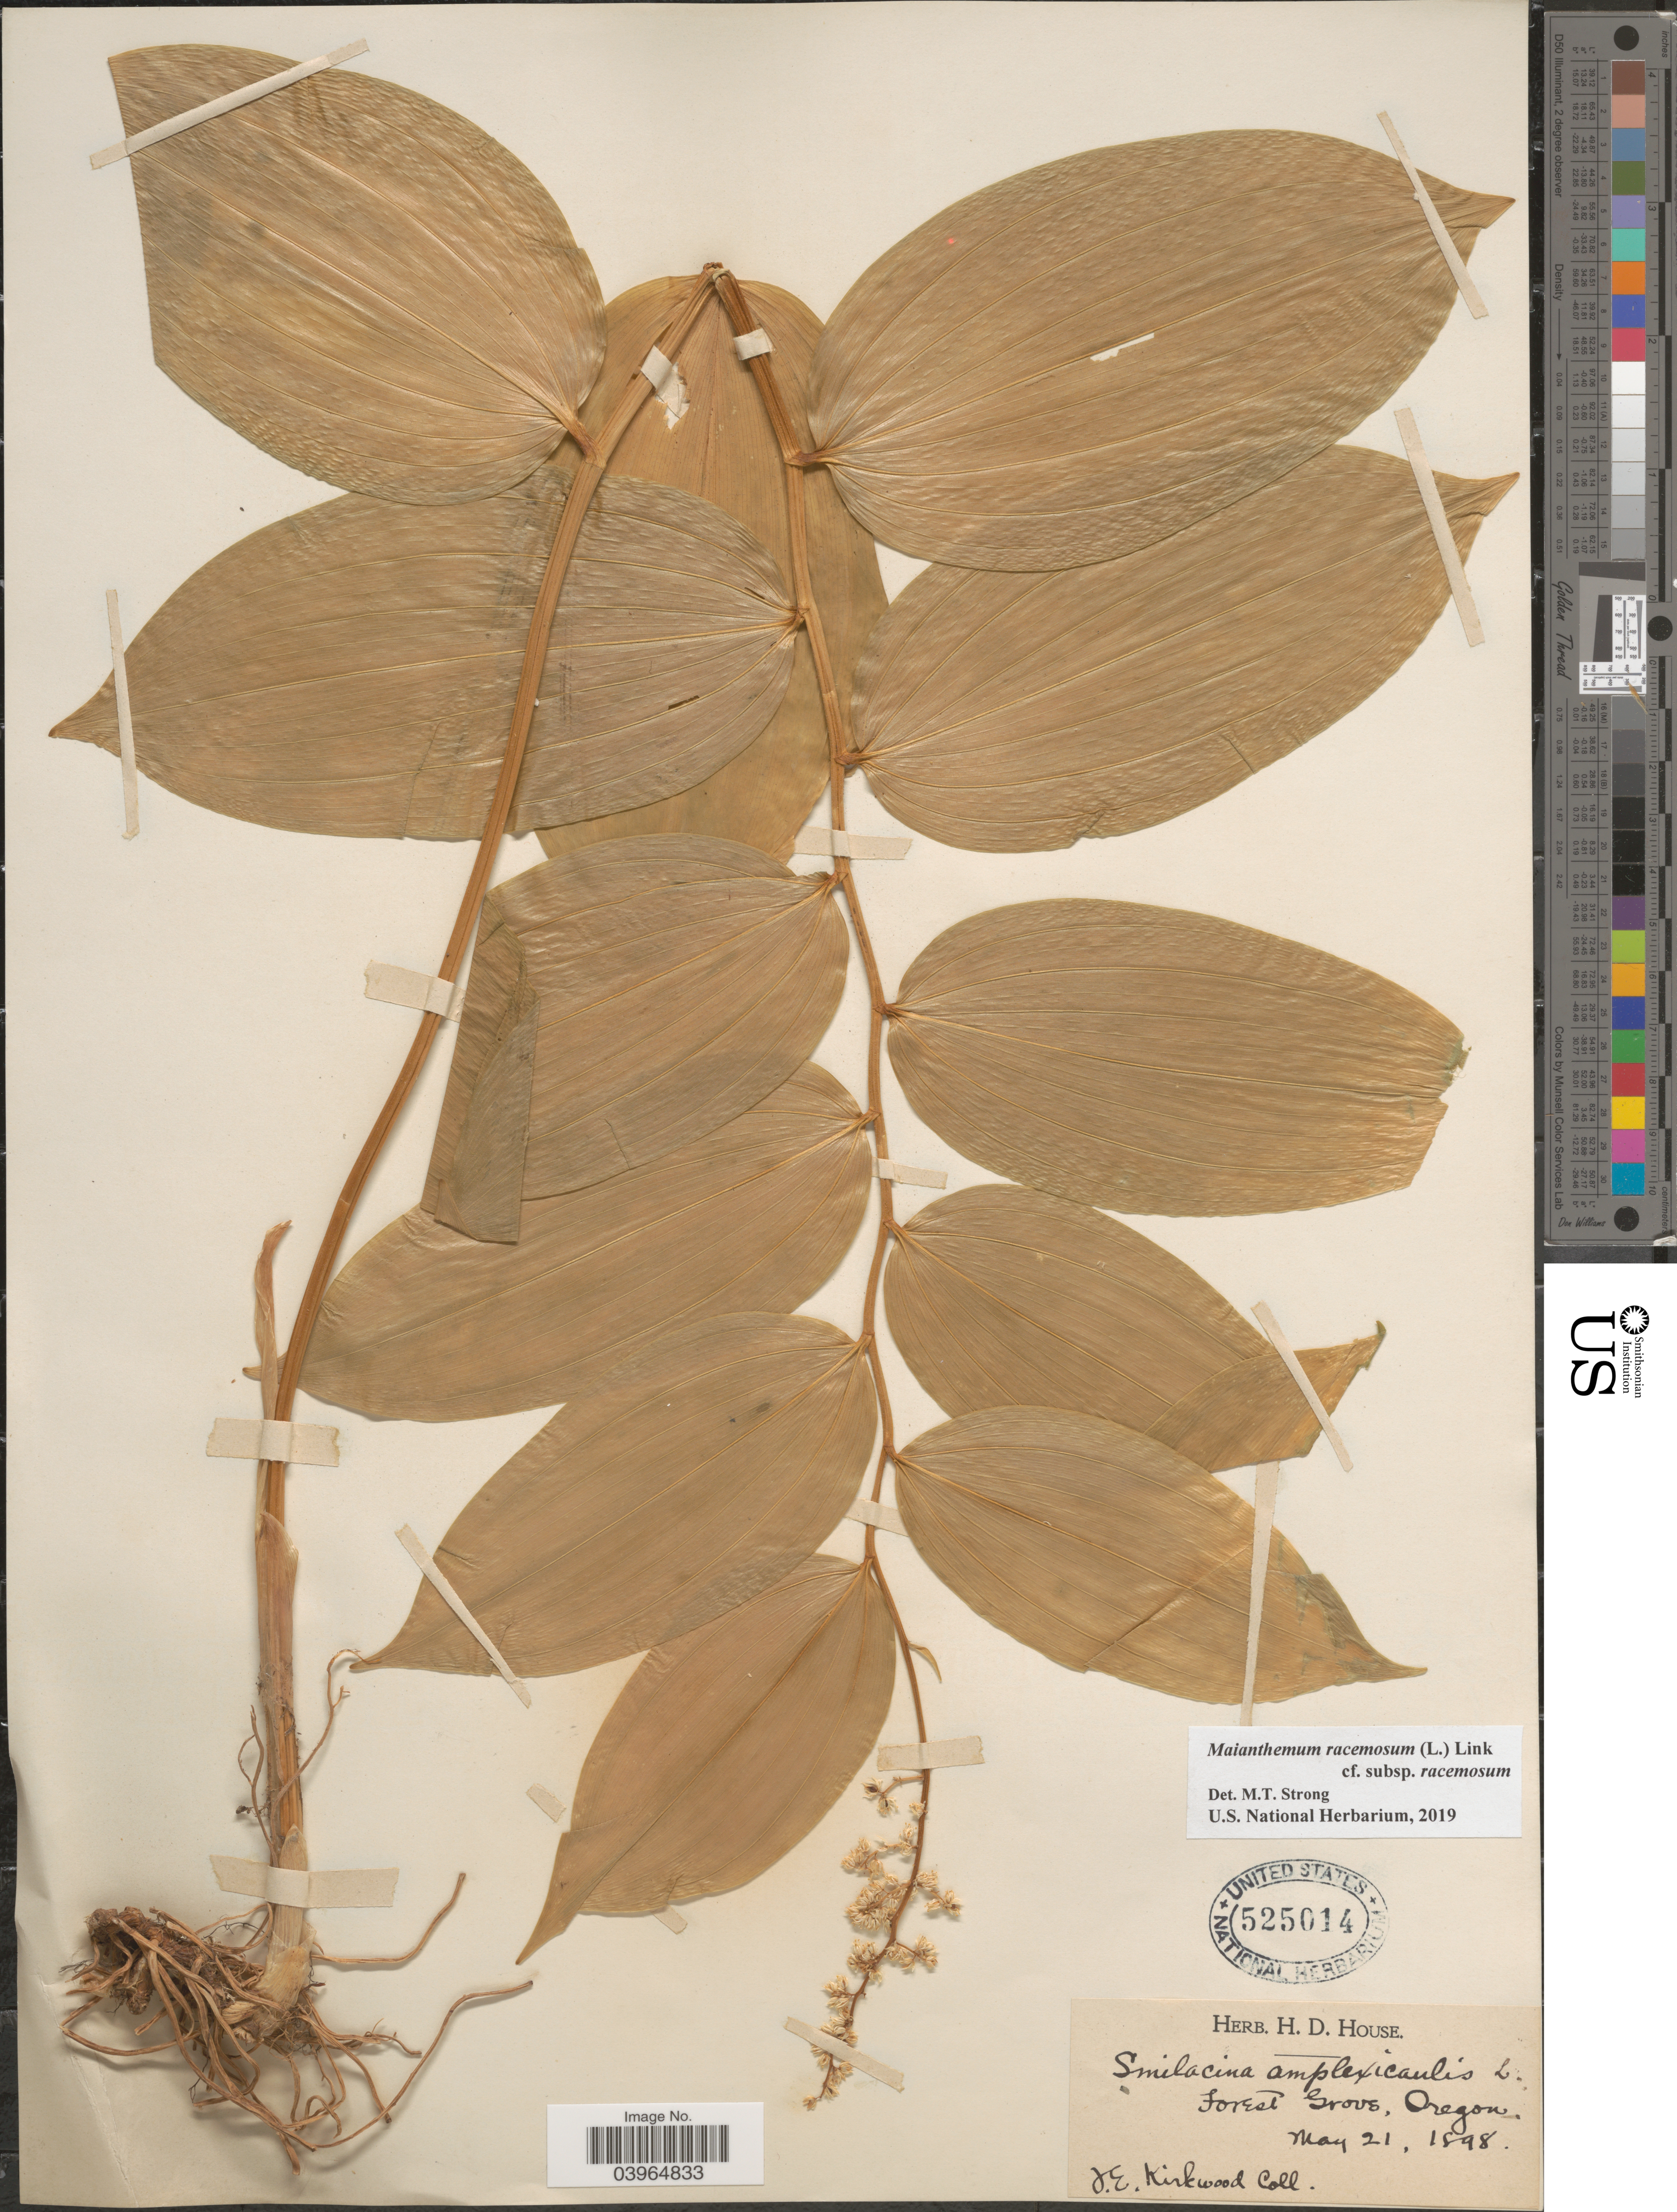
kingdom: Plantae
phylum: Tracheophyta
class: Liliopsida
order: Asparagales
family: Asparagaceae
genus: Maianthemum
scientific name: Maianthemum racemosum subsp. racemosum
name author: (L.) Link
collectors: J. Kirkwood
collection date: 1898-05-21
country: United States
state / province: Oregon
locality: Forest Grove.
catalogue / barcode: US 525014